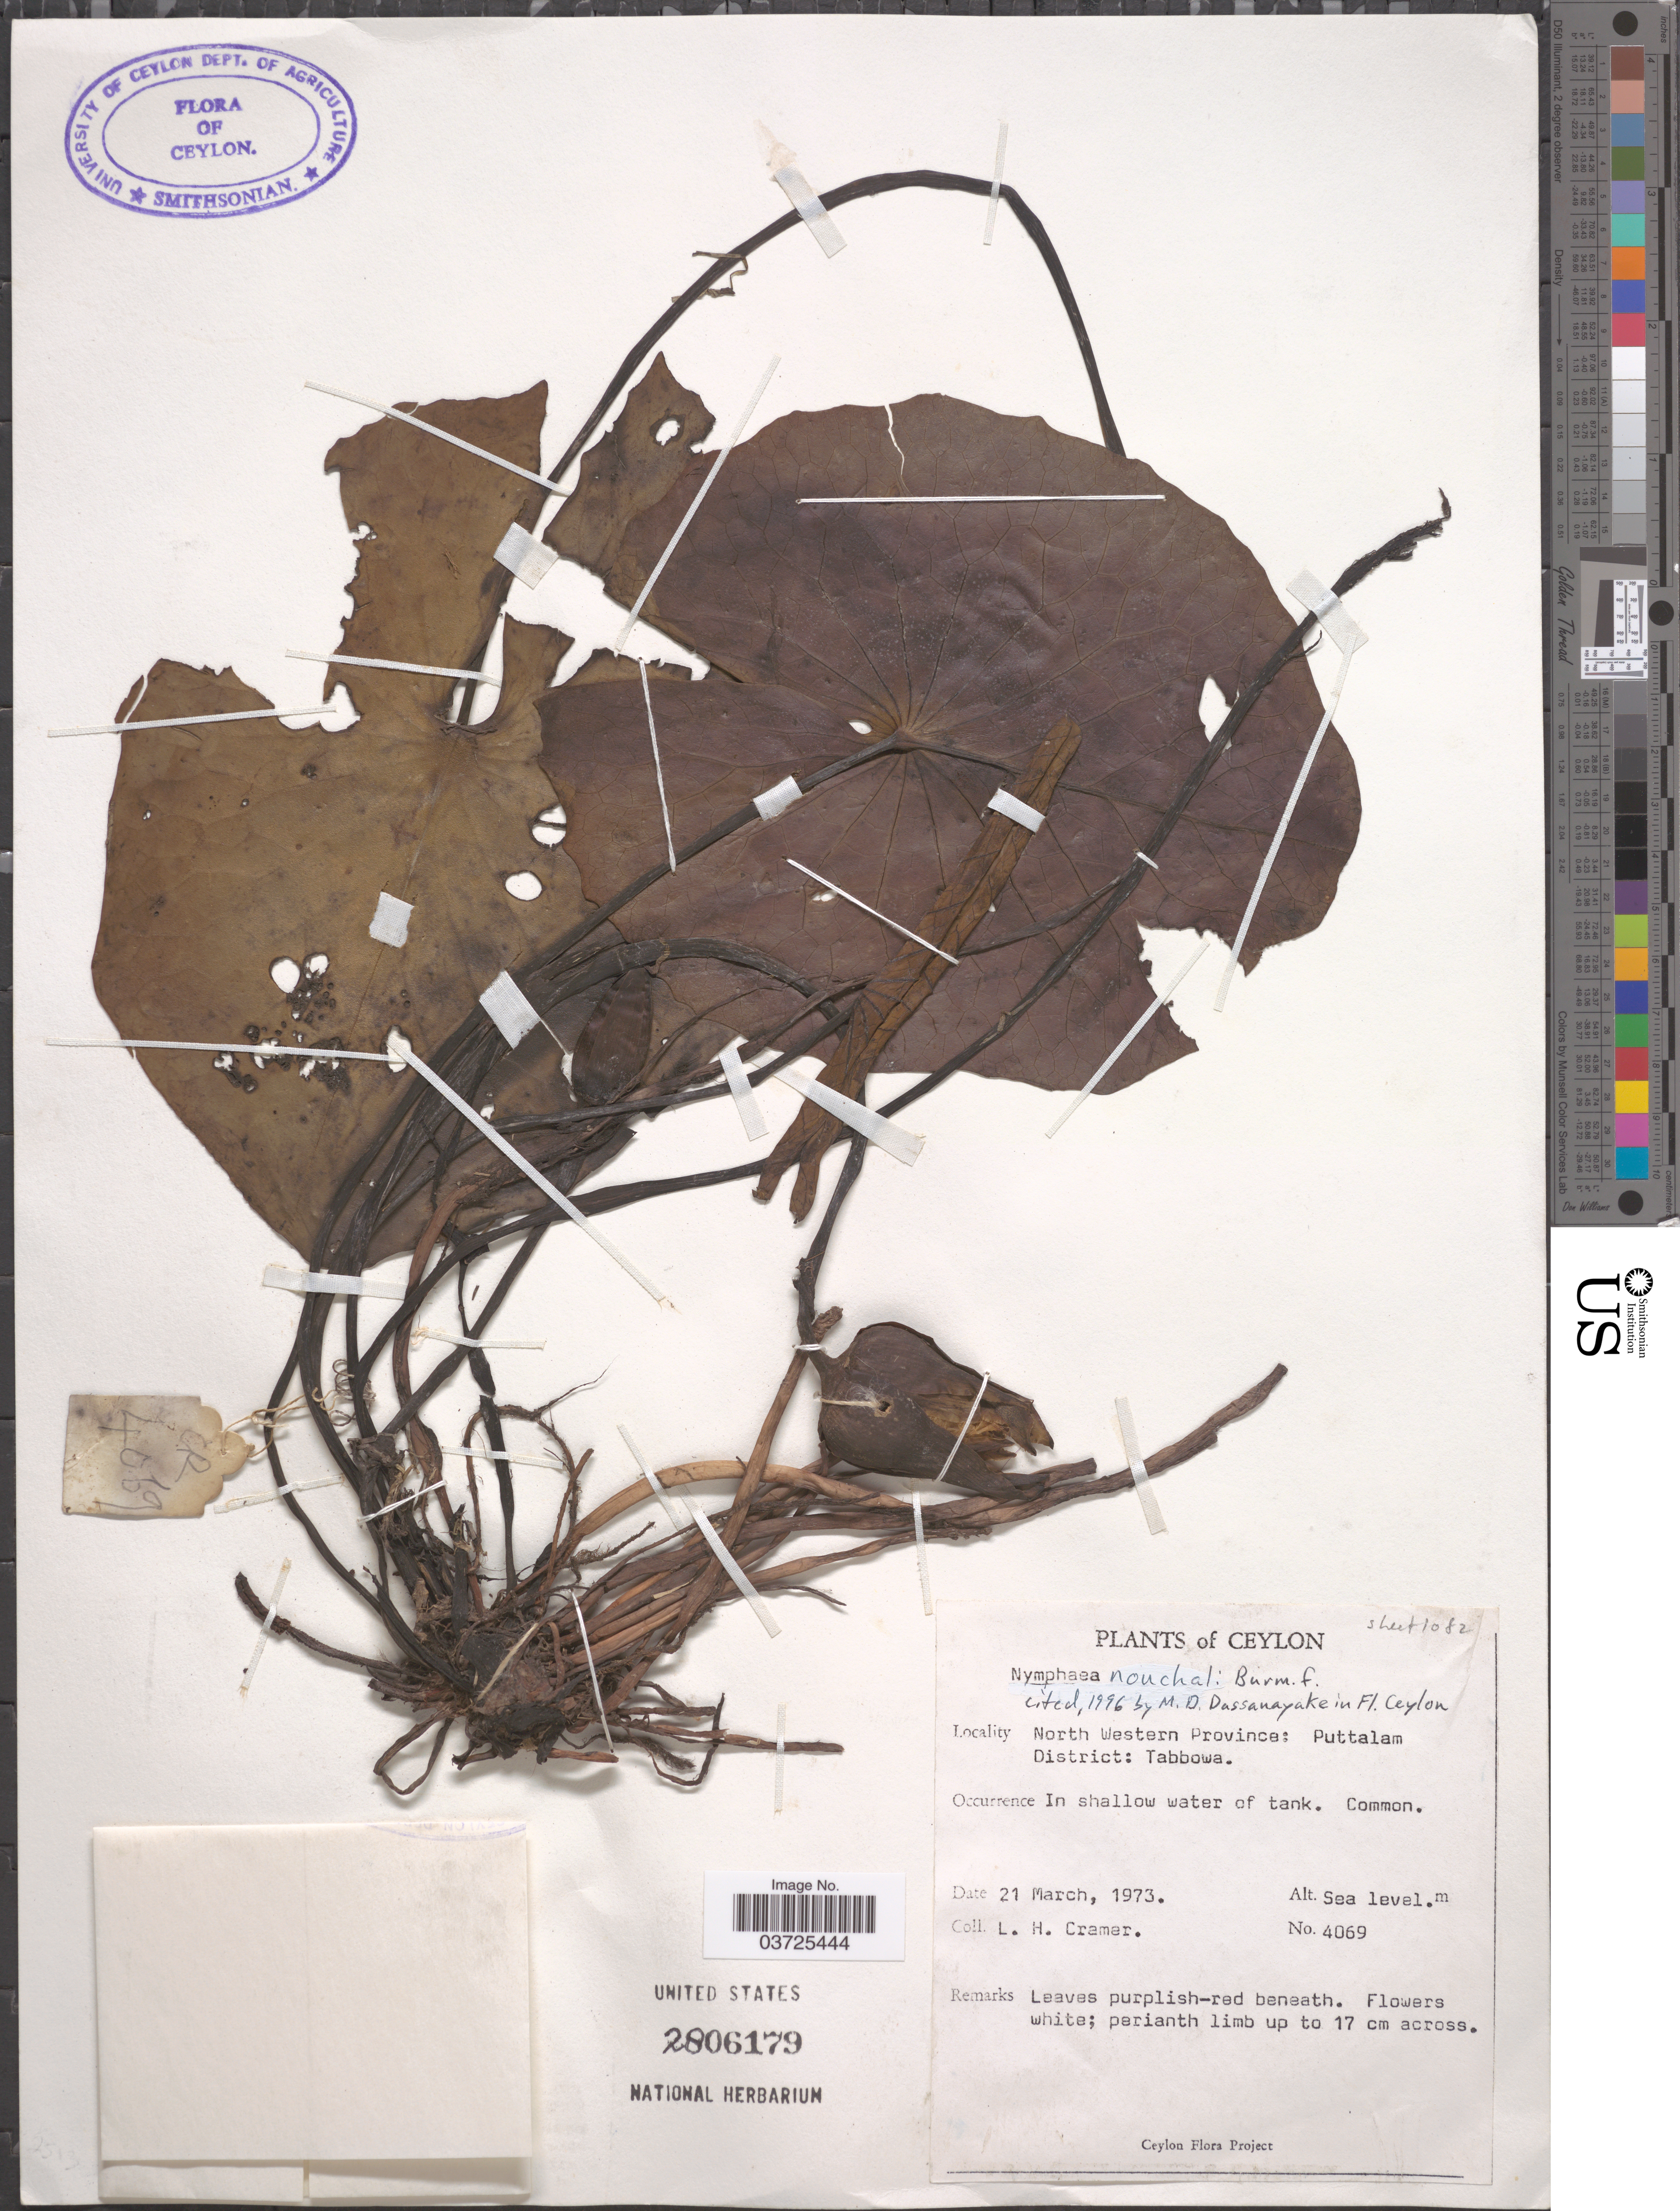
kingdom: Plantae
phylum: Tracheophyta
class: Magnoliopsida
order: Nymphaeales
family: Nymphaeaceae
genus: Nymphaea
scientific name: Nymphaea stellata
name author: Willd.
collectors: L. H. Cramer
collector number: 4069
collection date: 1973-03-21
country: Sri Lanka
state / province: North Western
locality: Ceylon. Puttalam District: Tabbowa.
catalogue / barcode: US 2806179